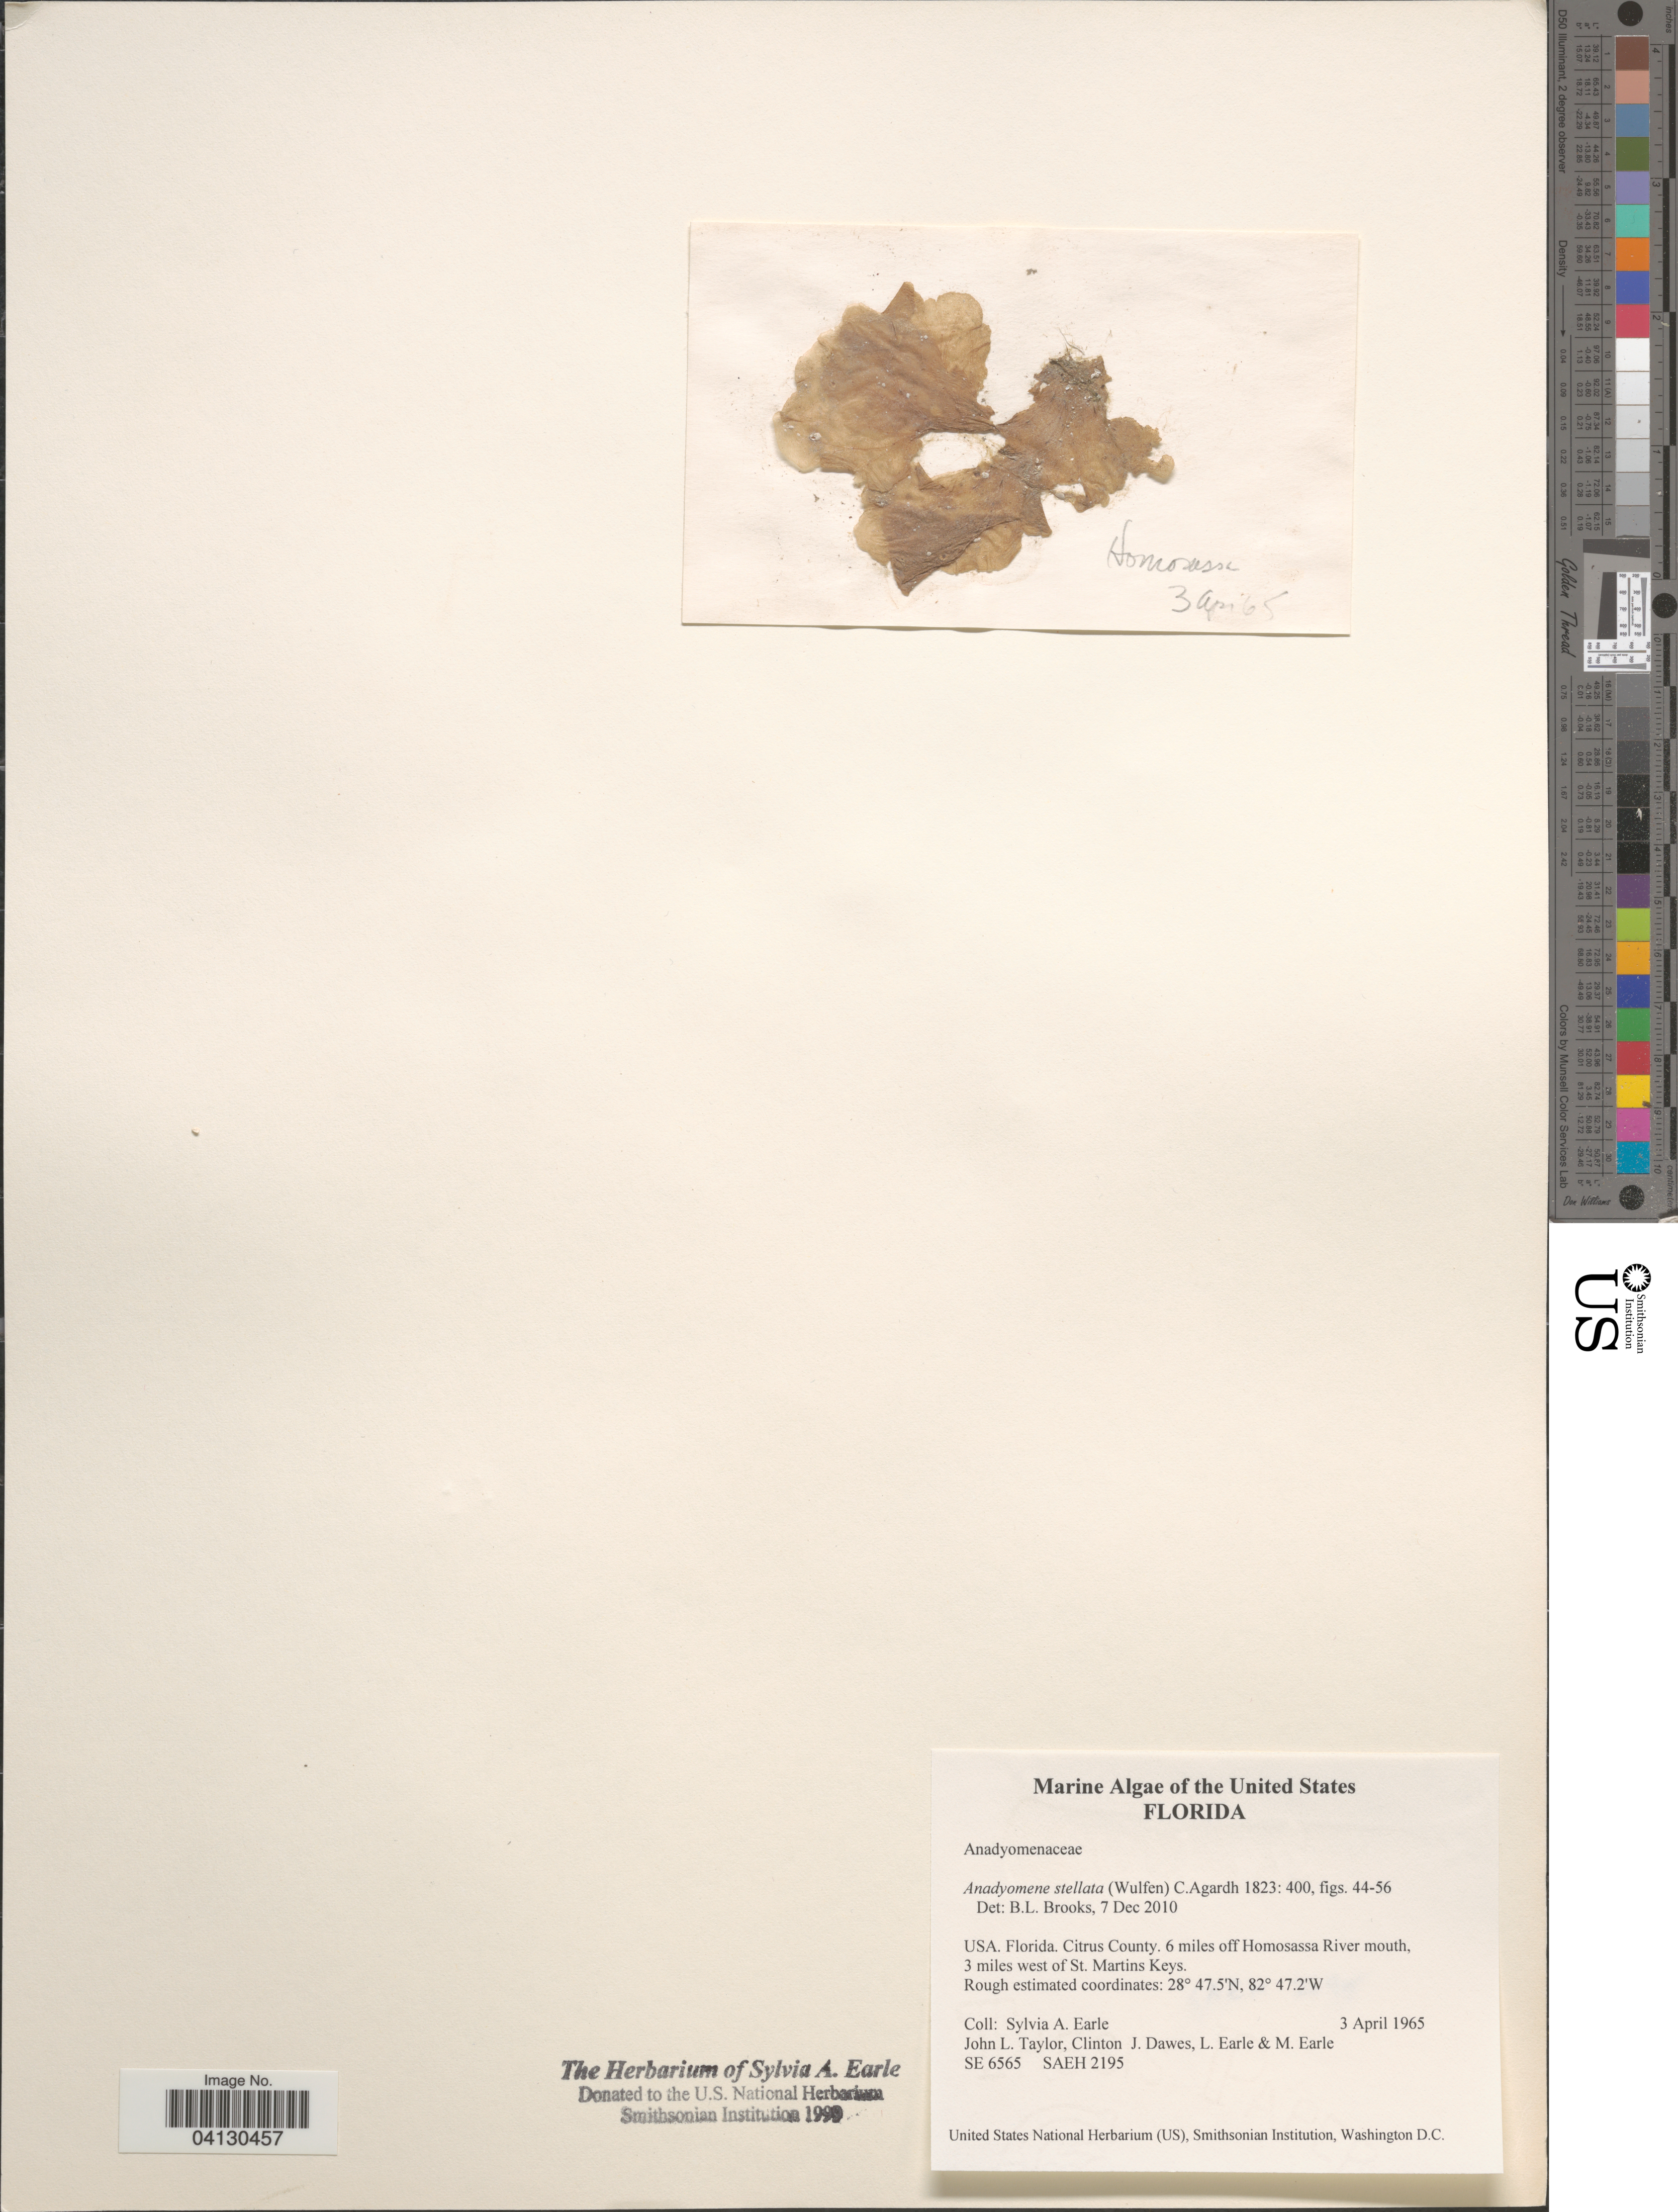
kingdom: Plantae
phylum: Chlorophyta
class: Ulvophyceae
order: Cladophorales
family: Anadyomenaceae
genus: Anadyomene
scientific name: Anadyomene stellata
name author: (Wulfen) C. Agardh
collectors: S. A. Earle, J. L. Taylor, L. Earle & M. Earle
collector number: SE6565/SAEH2195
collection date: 1965-04-03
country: United States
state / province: Florida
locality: Citrus County. 6 miles off Homosassa River mouth, 3 miles west of St. Martins Keys.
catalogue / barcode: US 329171